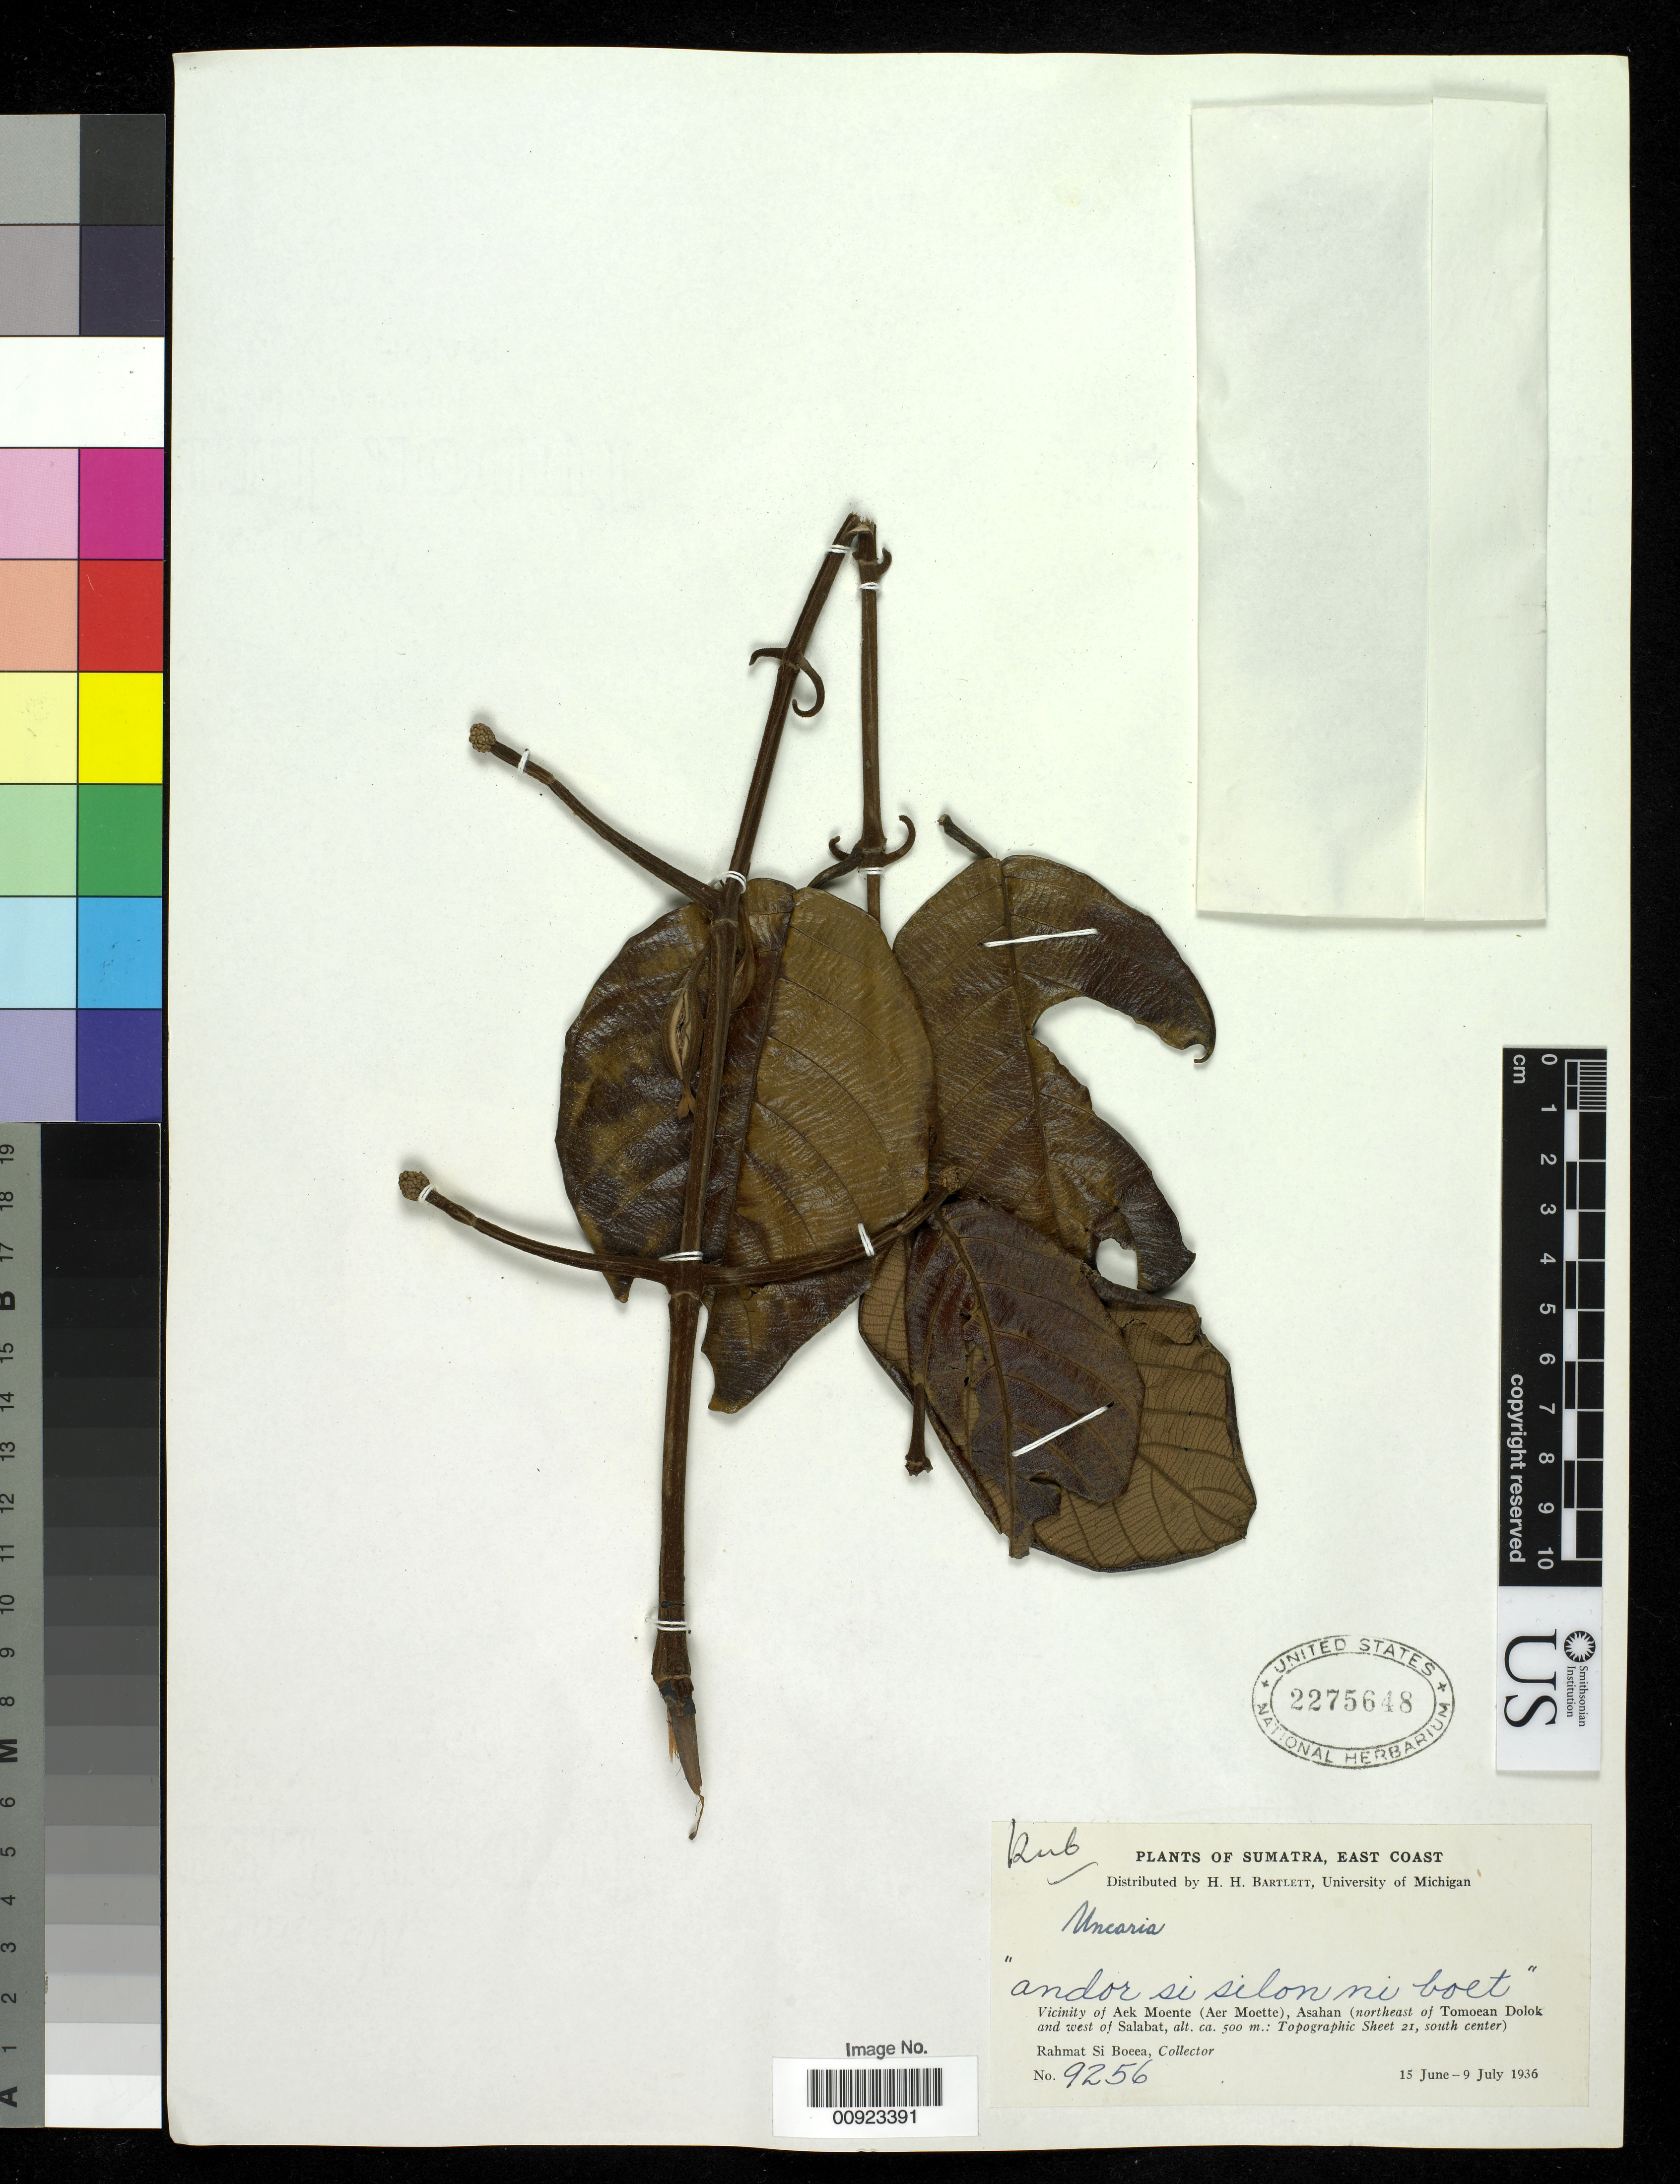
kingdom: Plantae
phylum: Tracheophyta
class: Magnoliopsida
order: Gentianales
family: Rubiaceae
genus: Uncaria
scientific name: Uncaria sp.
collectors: Rahmat Si Boeea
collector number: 9256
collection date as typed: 15 Jun 1936 to 09 Jul 1936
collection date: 1936-06-15/1936-07-09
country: Indonesia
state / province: Sumatra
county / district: Atjeh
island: Sumatra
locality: Vicinity of Aek Moette (Aer Moette), Asahan (northeast of Tomoean Dolok and west of Salabat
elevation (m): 500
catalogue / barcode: US 2275648